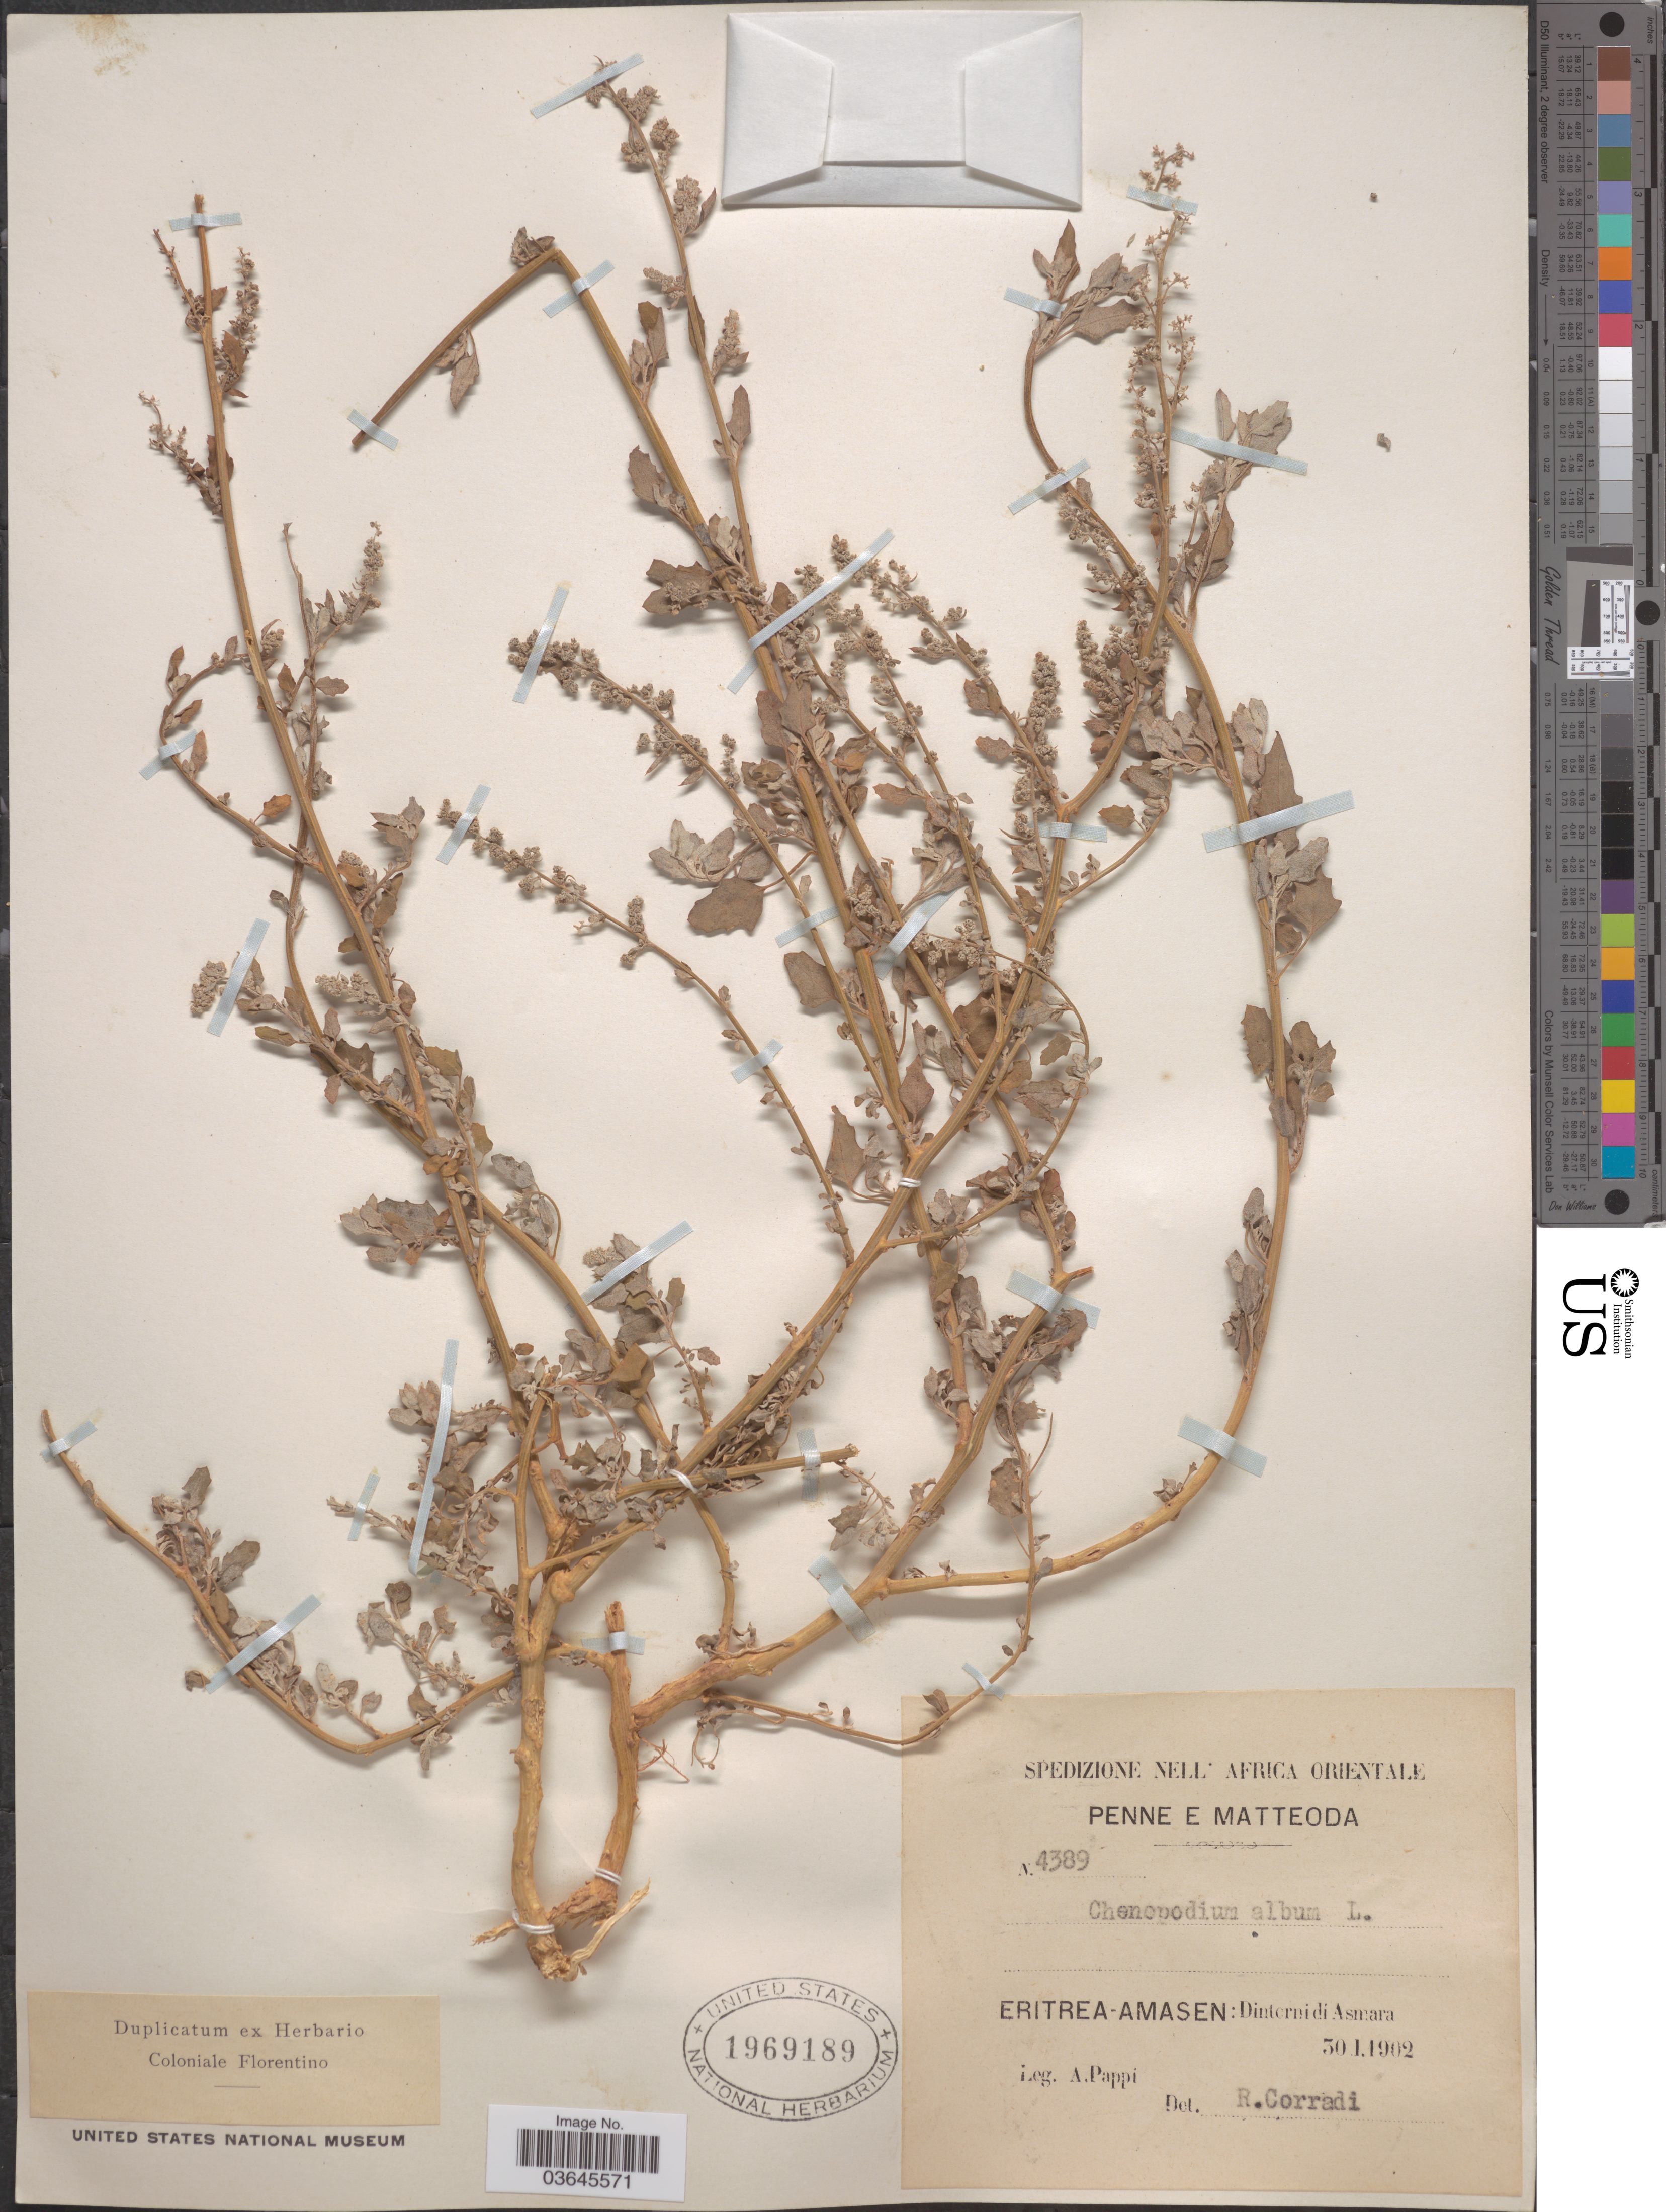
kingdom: Plantae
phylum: Tracheophyta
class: Magnoliopsida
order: Caryophyllales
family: Amaranthaceae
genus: Chenopodium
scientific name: Chenopodium album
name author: L.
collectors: A. Pappi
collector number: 4389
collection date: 1902-01-30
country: Eritrea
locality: Eritrea-Amasen: Dinternidi Asmara.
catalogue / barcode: US 1969189